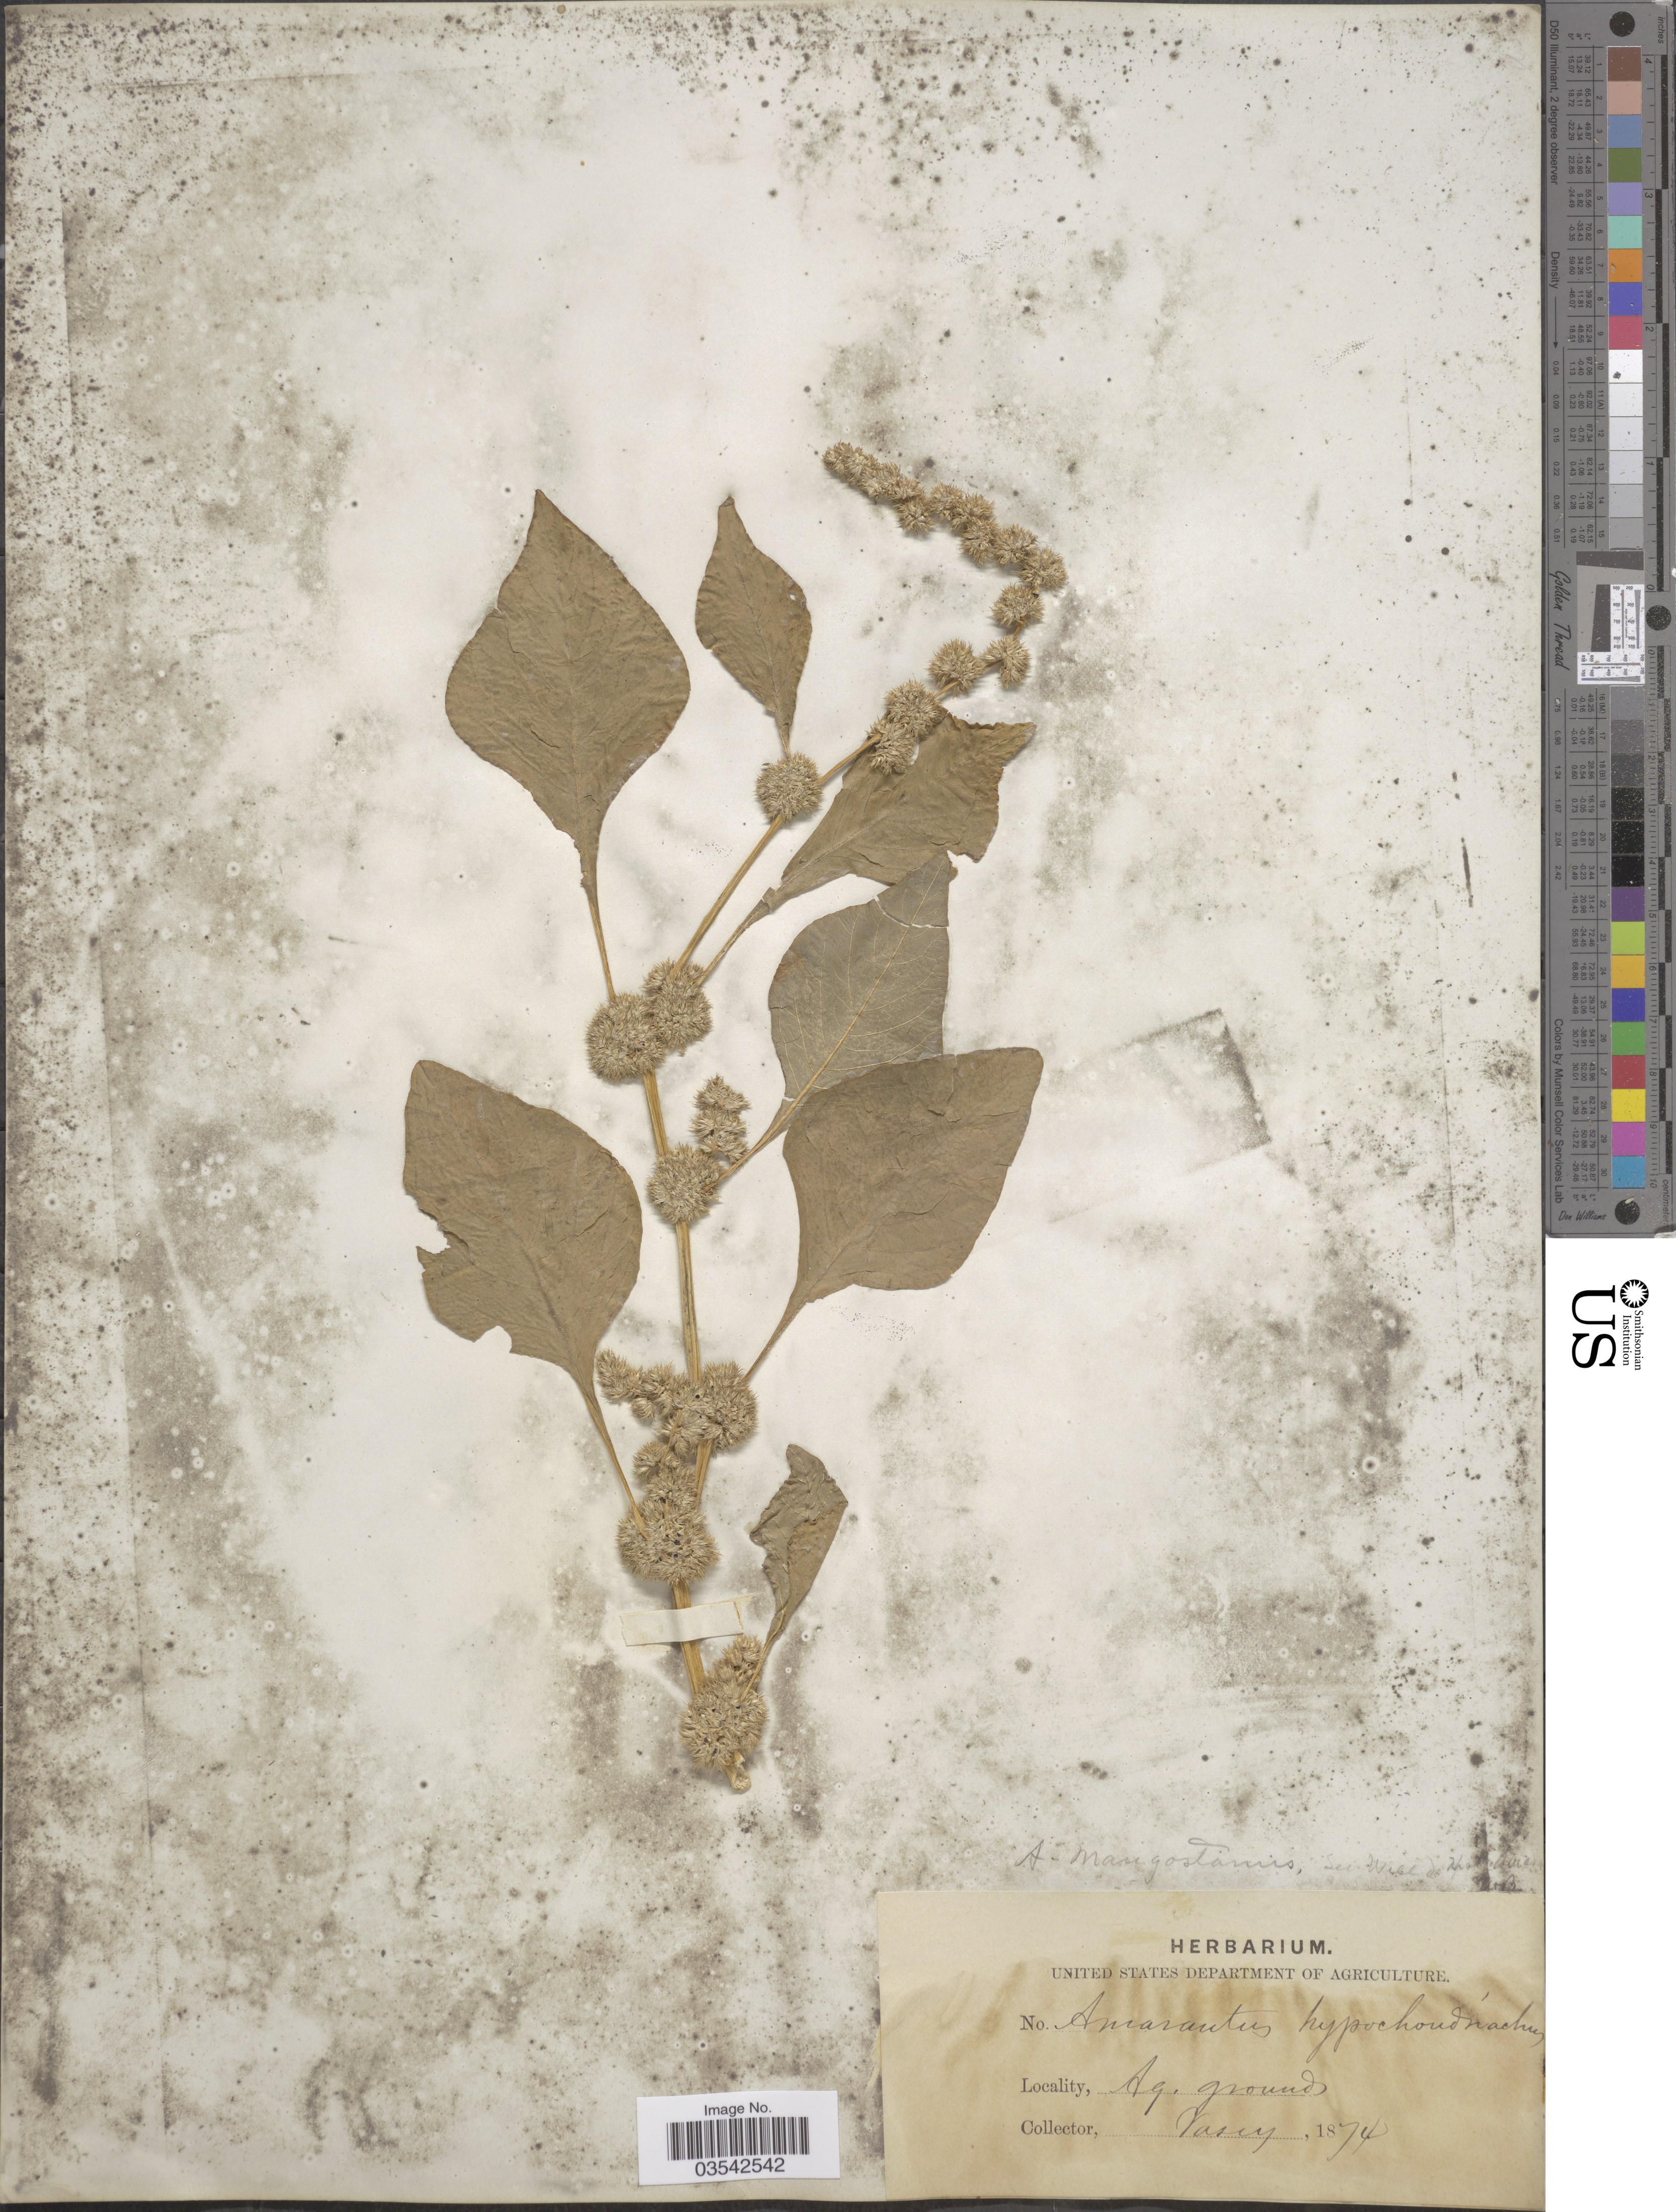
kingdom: Plantae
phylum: Tracheophyta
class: Magnoliopsida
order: Caryophyllales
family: Amaranthaceae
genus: Amaranthus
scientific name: Amaranthus tricolor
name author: L.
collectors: Vasey, --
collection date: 1874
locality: Ag. grounds.